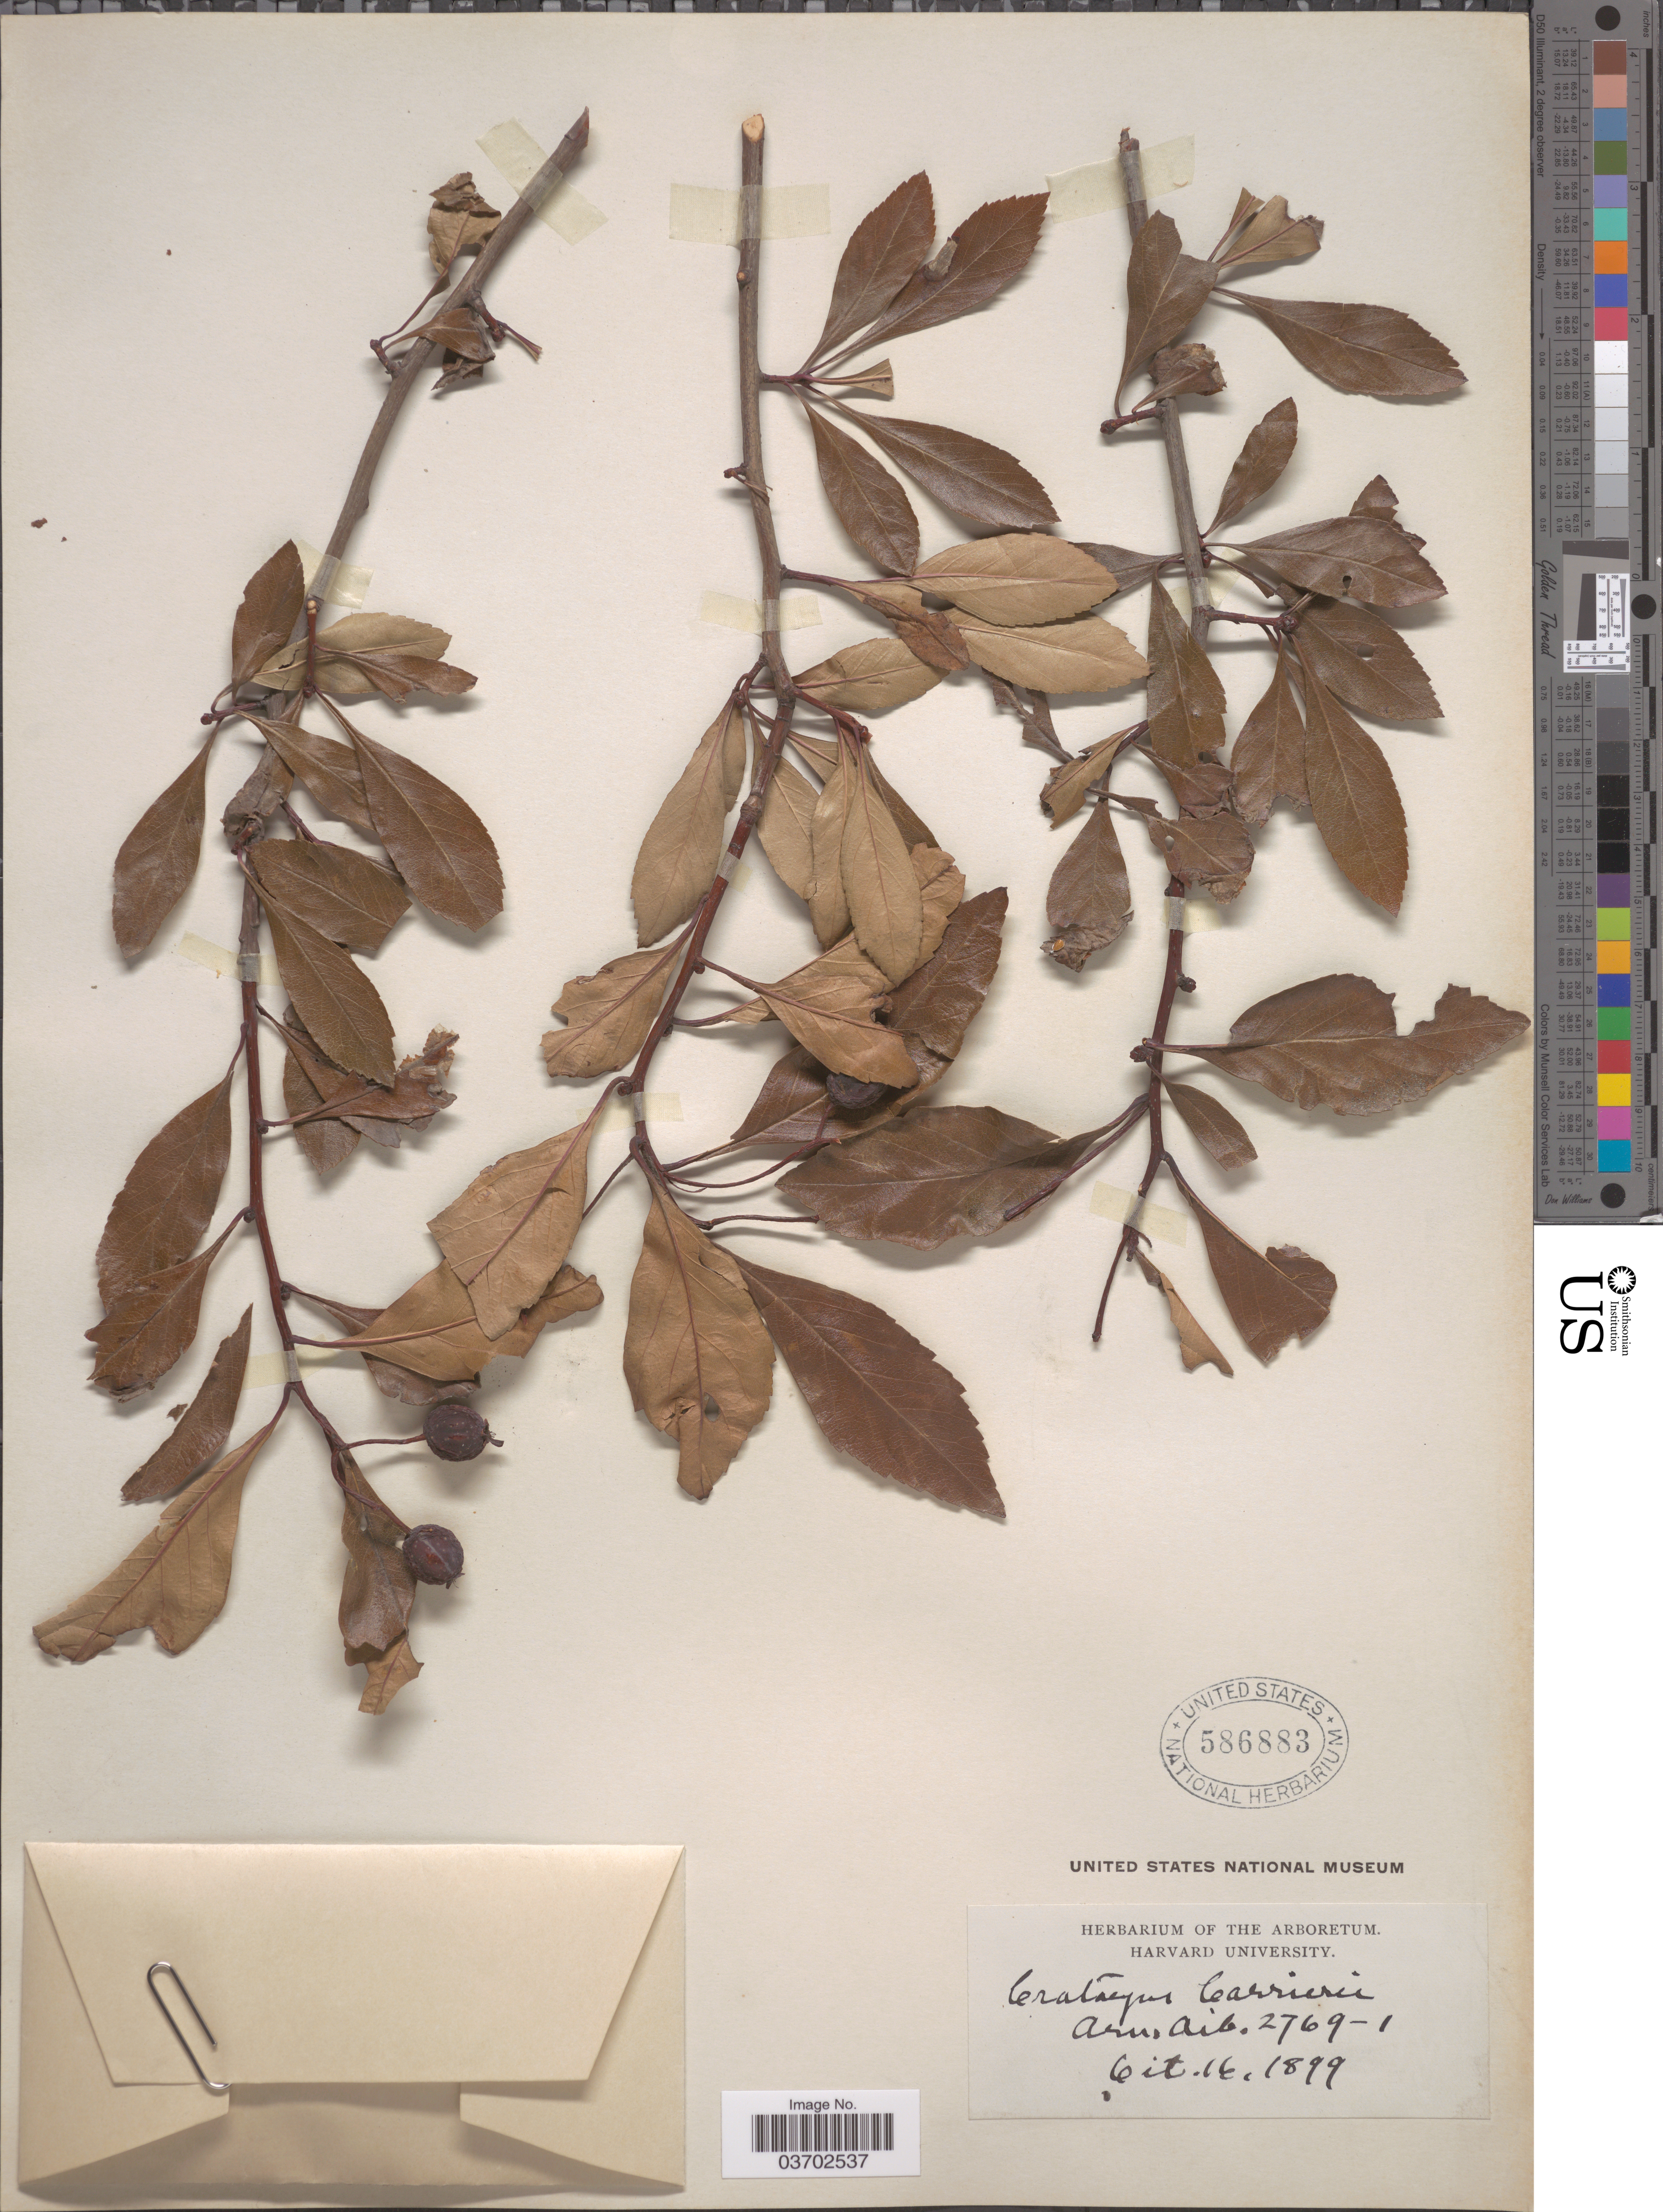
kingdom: Plantae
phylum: Tracheophyta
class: Magnoliopsida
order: Rosales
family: Rosaceae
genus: Crataegus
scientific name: Crataegus carrierei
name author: Hort.Vauvel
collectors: Ex herb. of the Arboretum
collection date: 1899-10-16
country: United States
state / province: Massachusetts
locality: Arn. Arb. 2769-1.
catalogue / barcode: US 586883